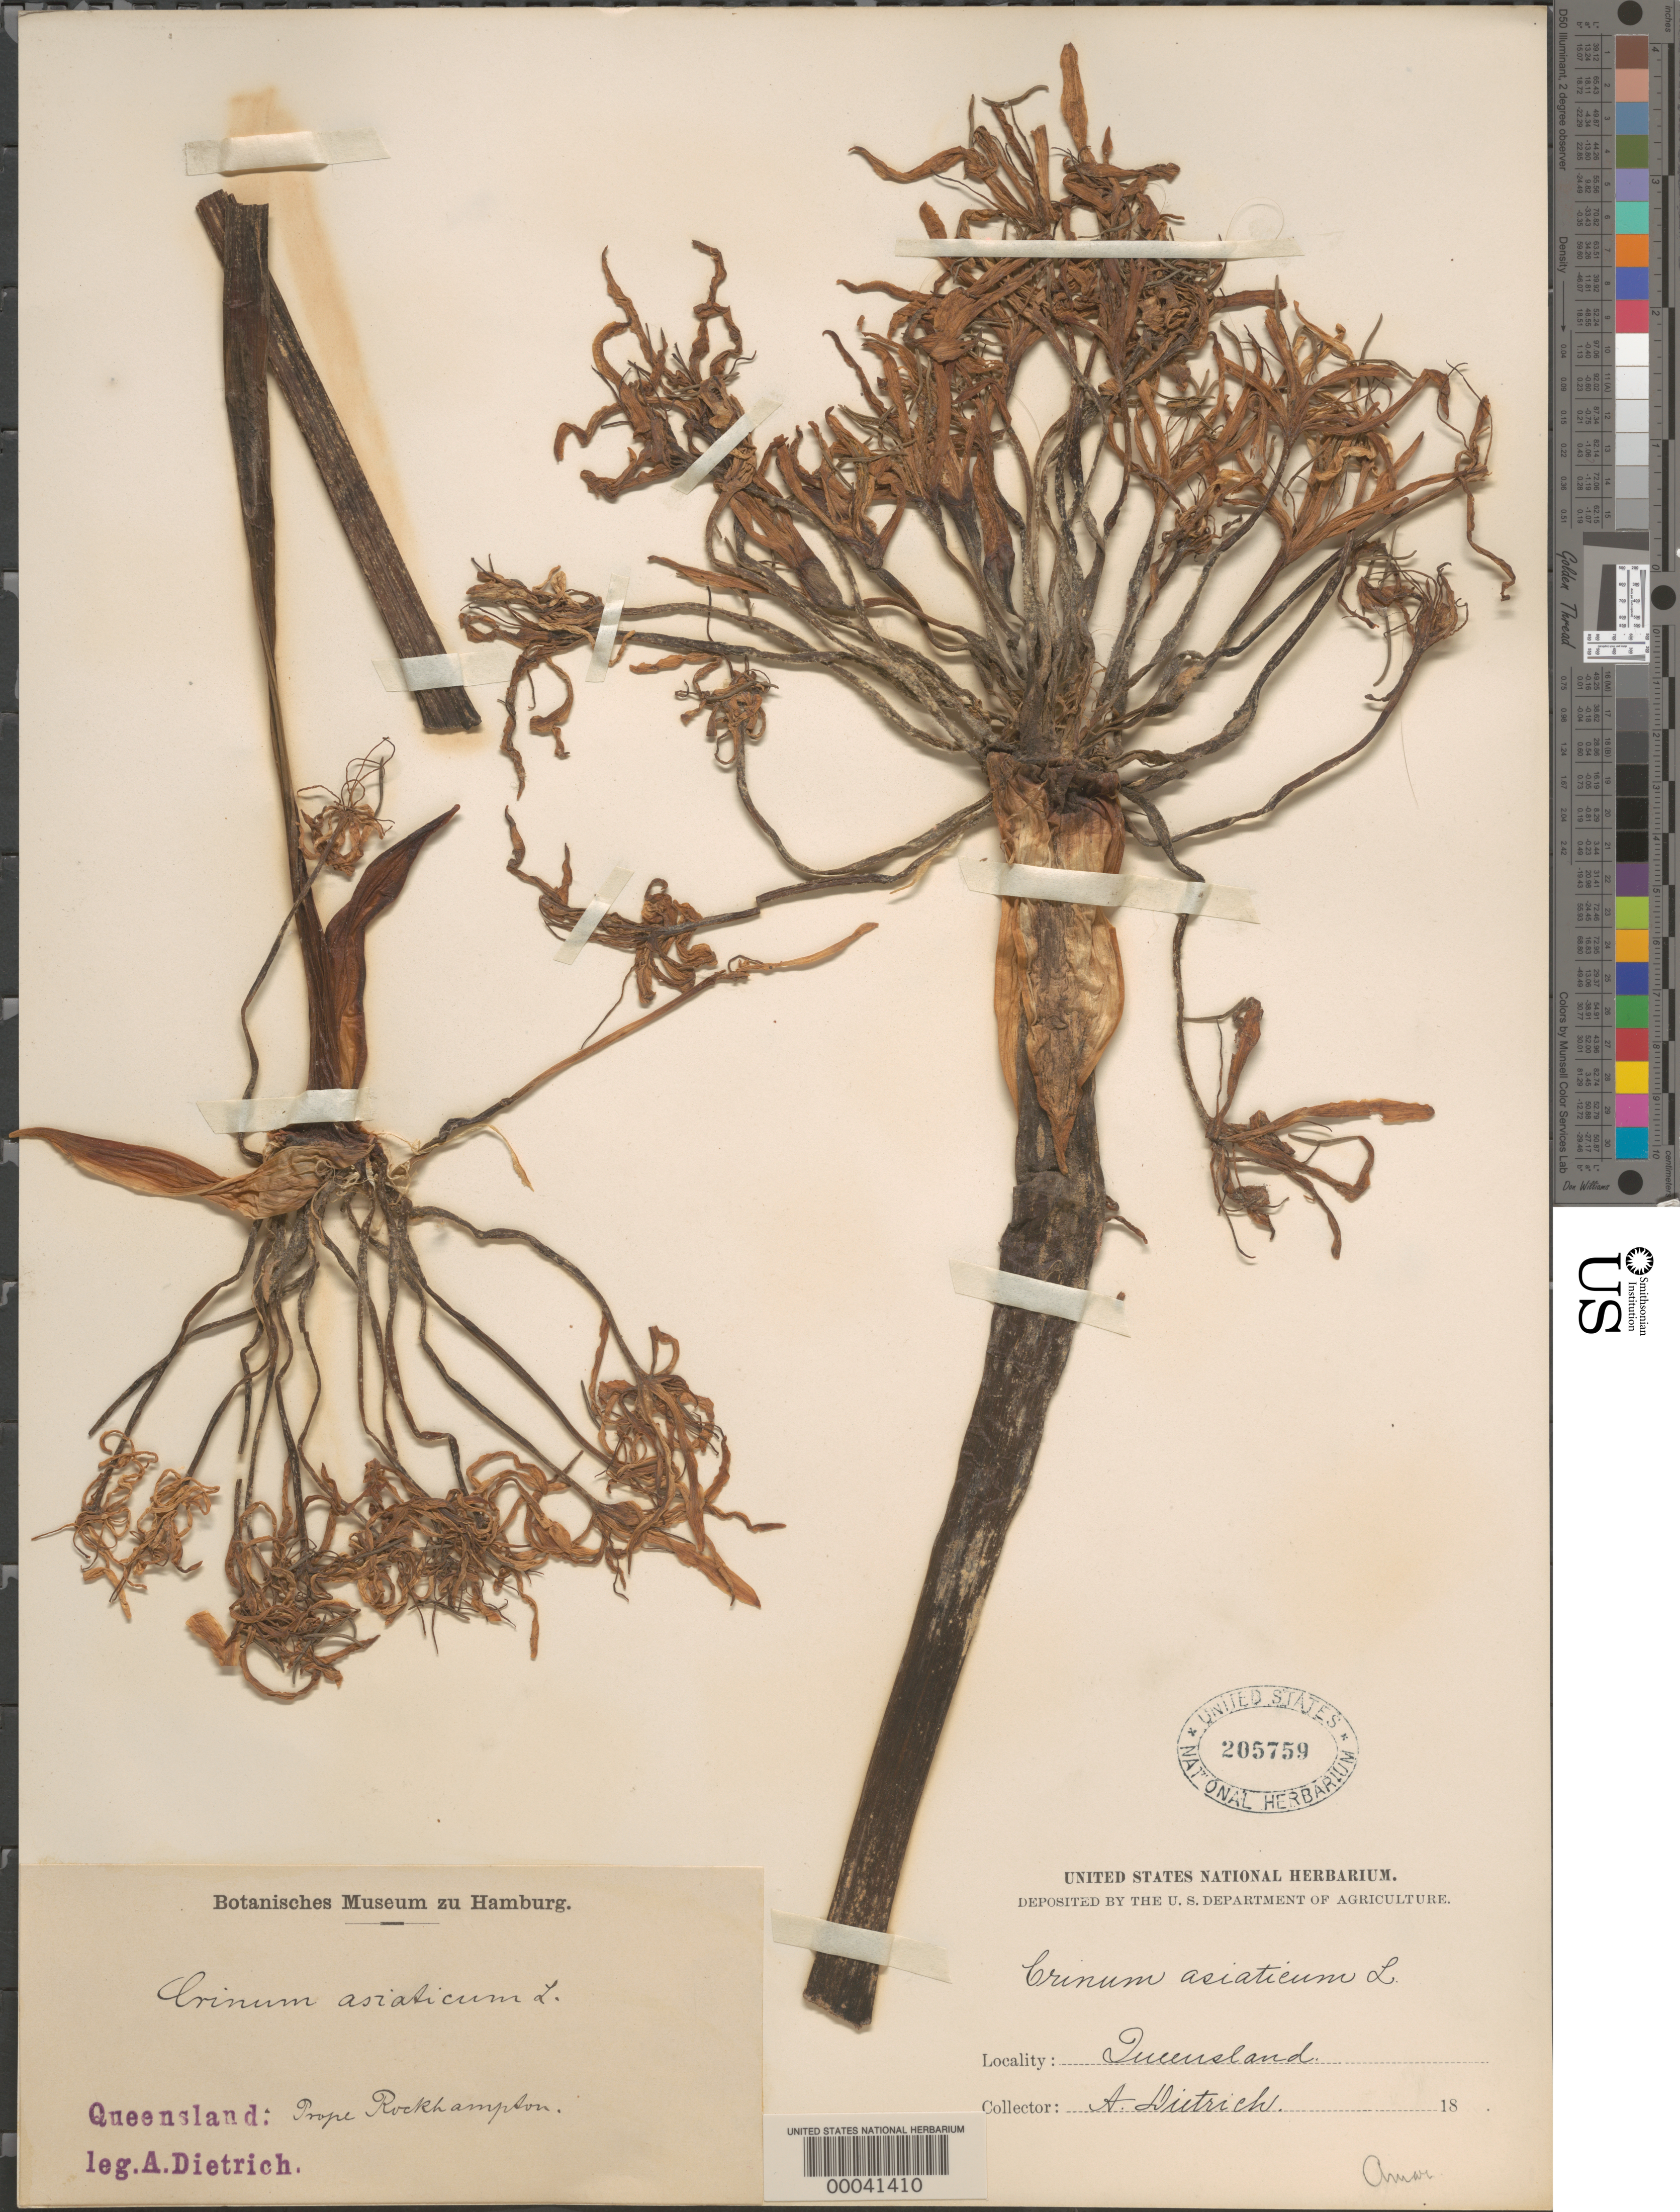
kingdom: Plantae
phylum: Tracheophyta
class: Liliopsida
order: Asparagales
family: Amaryllidaceae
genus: Crinum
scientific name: Crinum asiaticum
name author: L.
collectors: A. Dietrich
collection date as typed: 18--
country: Australia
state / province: Queensland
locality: Near rockhampton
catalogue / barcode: US 205759